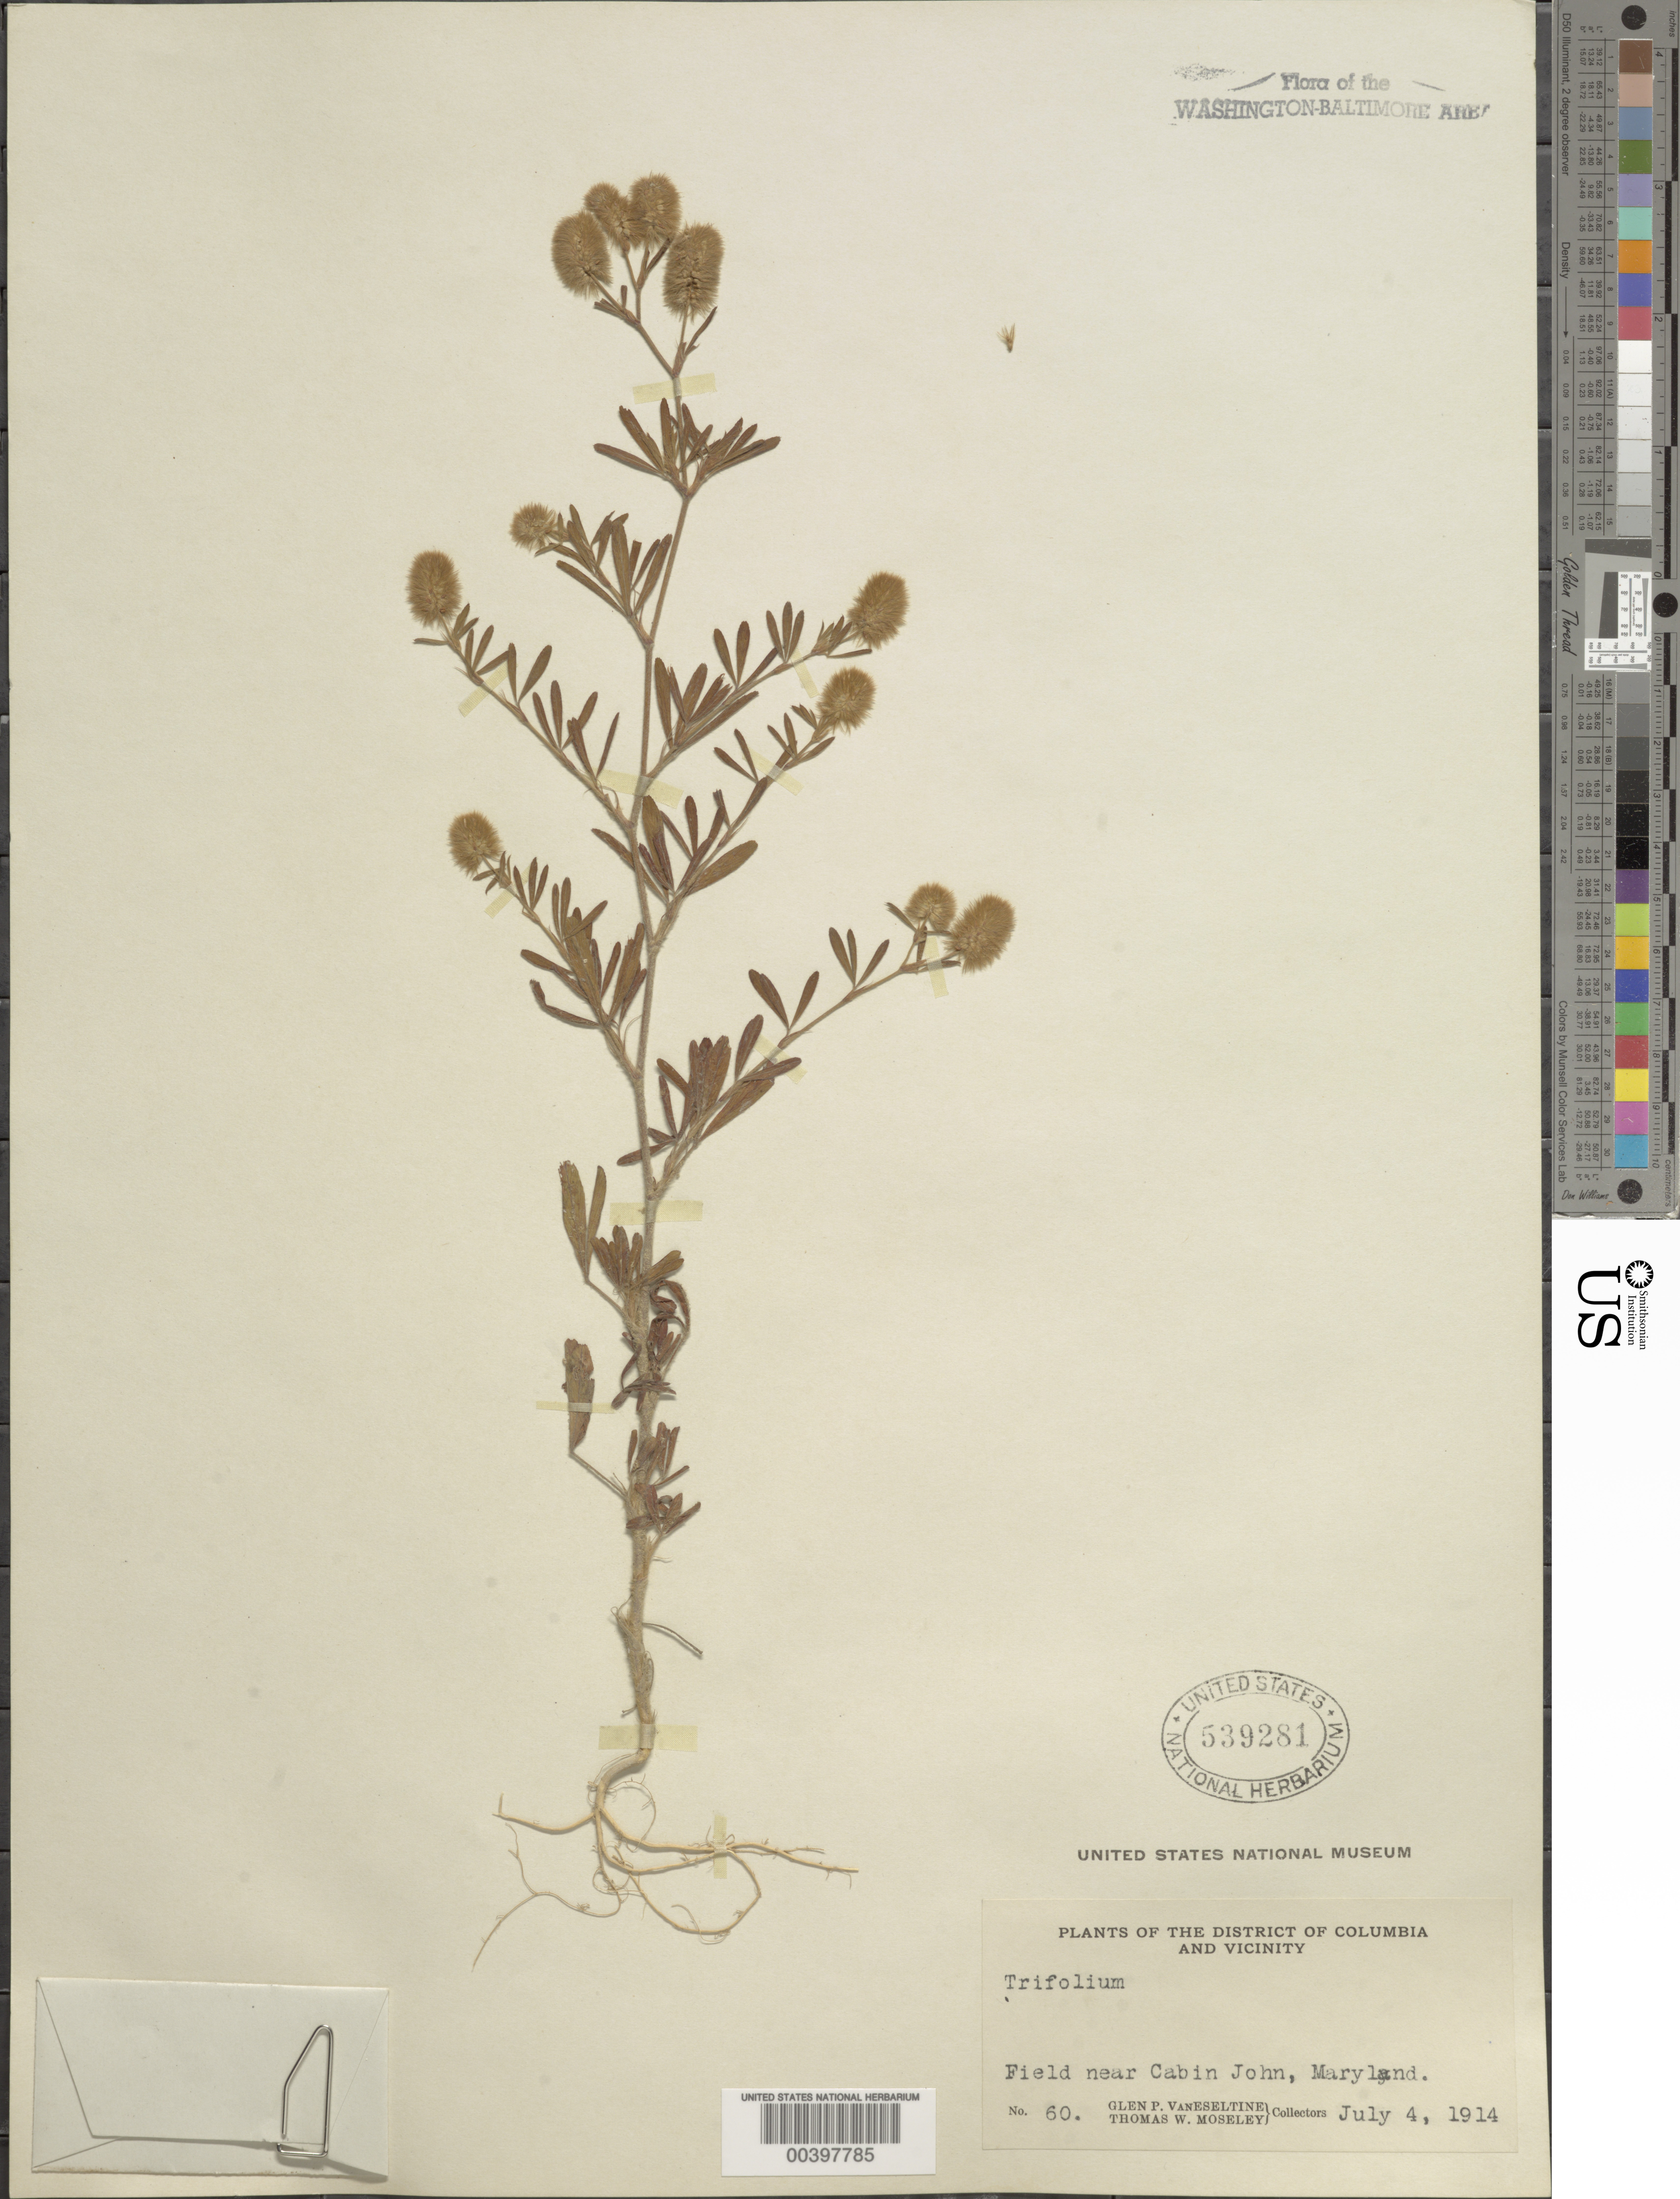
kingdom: Plantae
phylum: Tracheophyta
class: Magnoliopsida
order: Fabales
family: Fabaceae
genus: Trifolium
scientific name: Trifolium arvense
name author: L.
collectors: G. P. Van Eseltine & T. Moseley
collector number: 60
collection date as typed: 04 Jul 1914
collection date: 1914-07-04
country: United States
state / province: Maryland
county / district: Montgomery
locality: Cabin John C. & O. Canal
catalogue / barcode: US 539281